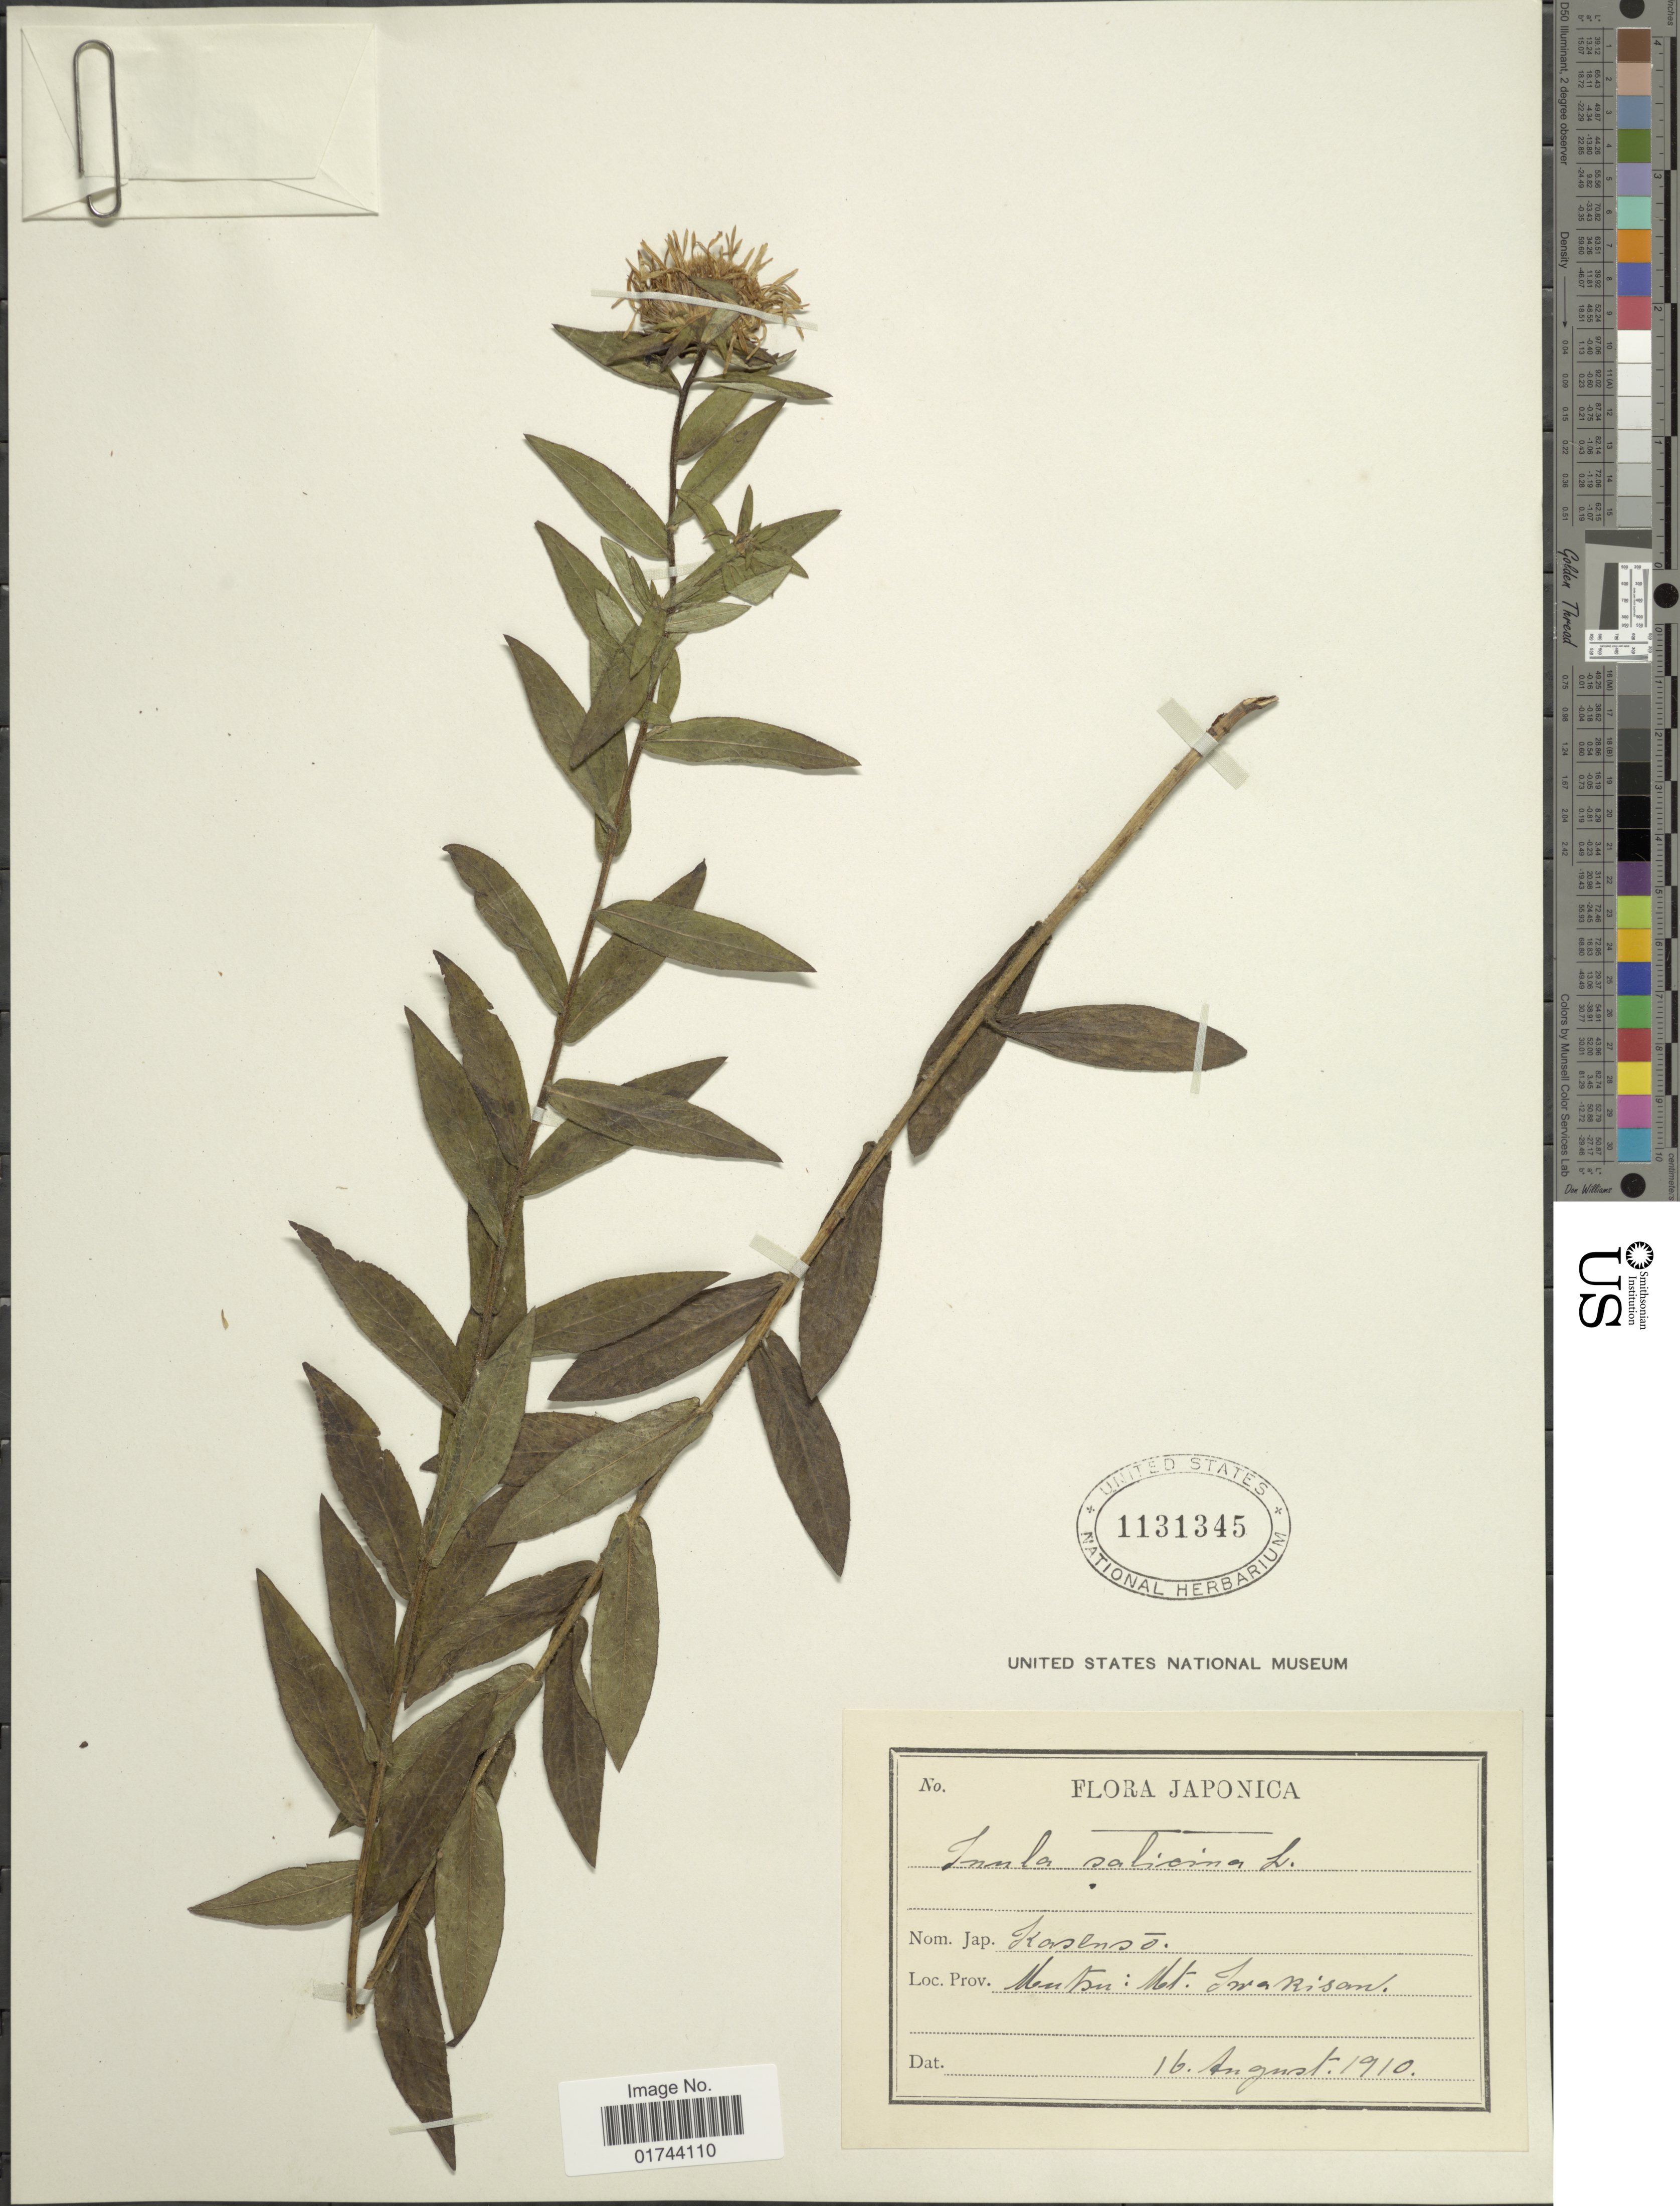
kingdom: Plantae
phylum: Tracheophyta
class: Magnoliopsida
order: Asterales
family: Asteraceae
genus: Inula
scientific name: Inula salicina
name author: L.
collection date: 1910-08-16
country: Japan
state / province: Aomori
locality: Mutsu: Mt. Imakisan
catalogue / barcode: US 1131345